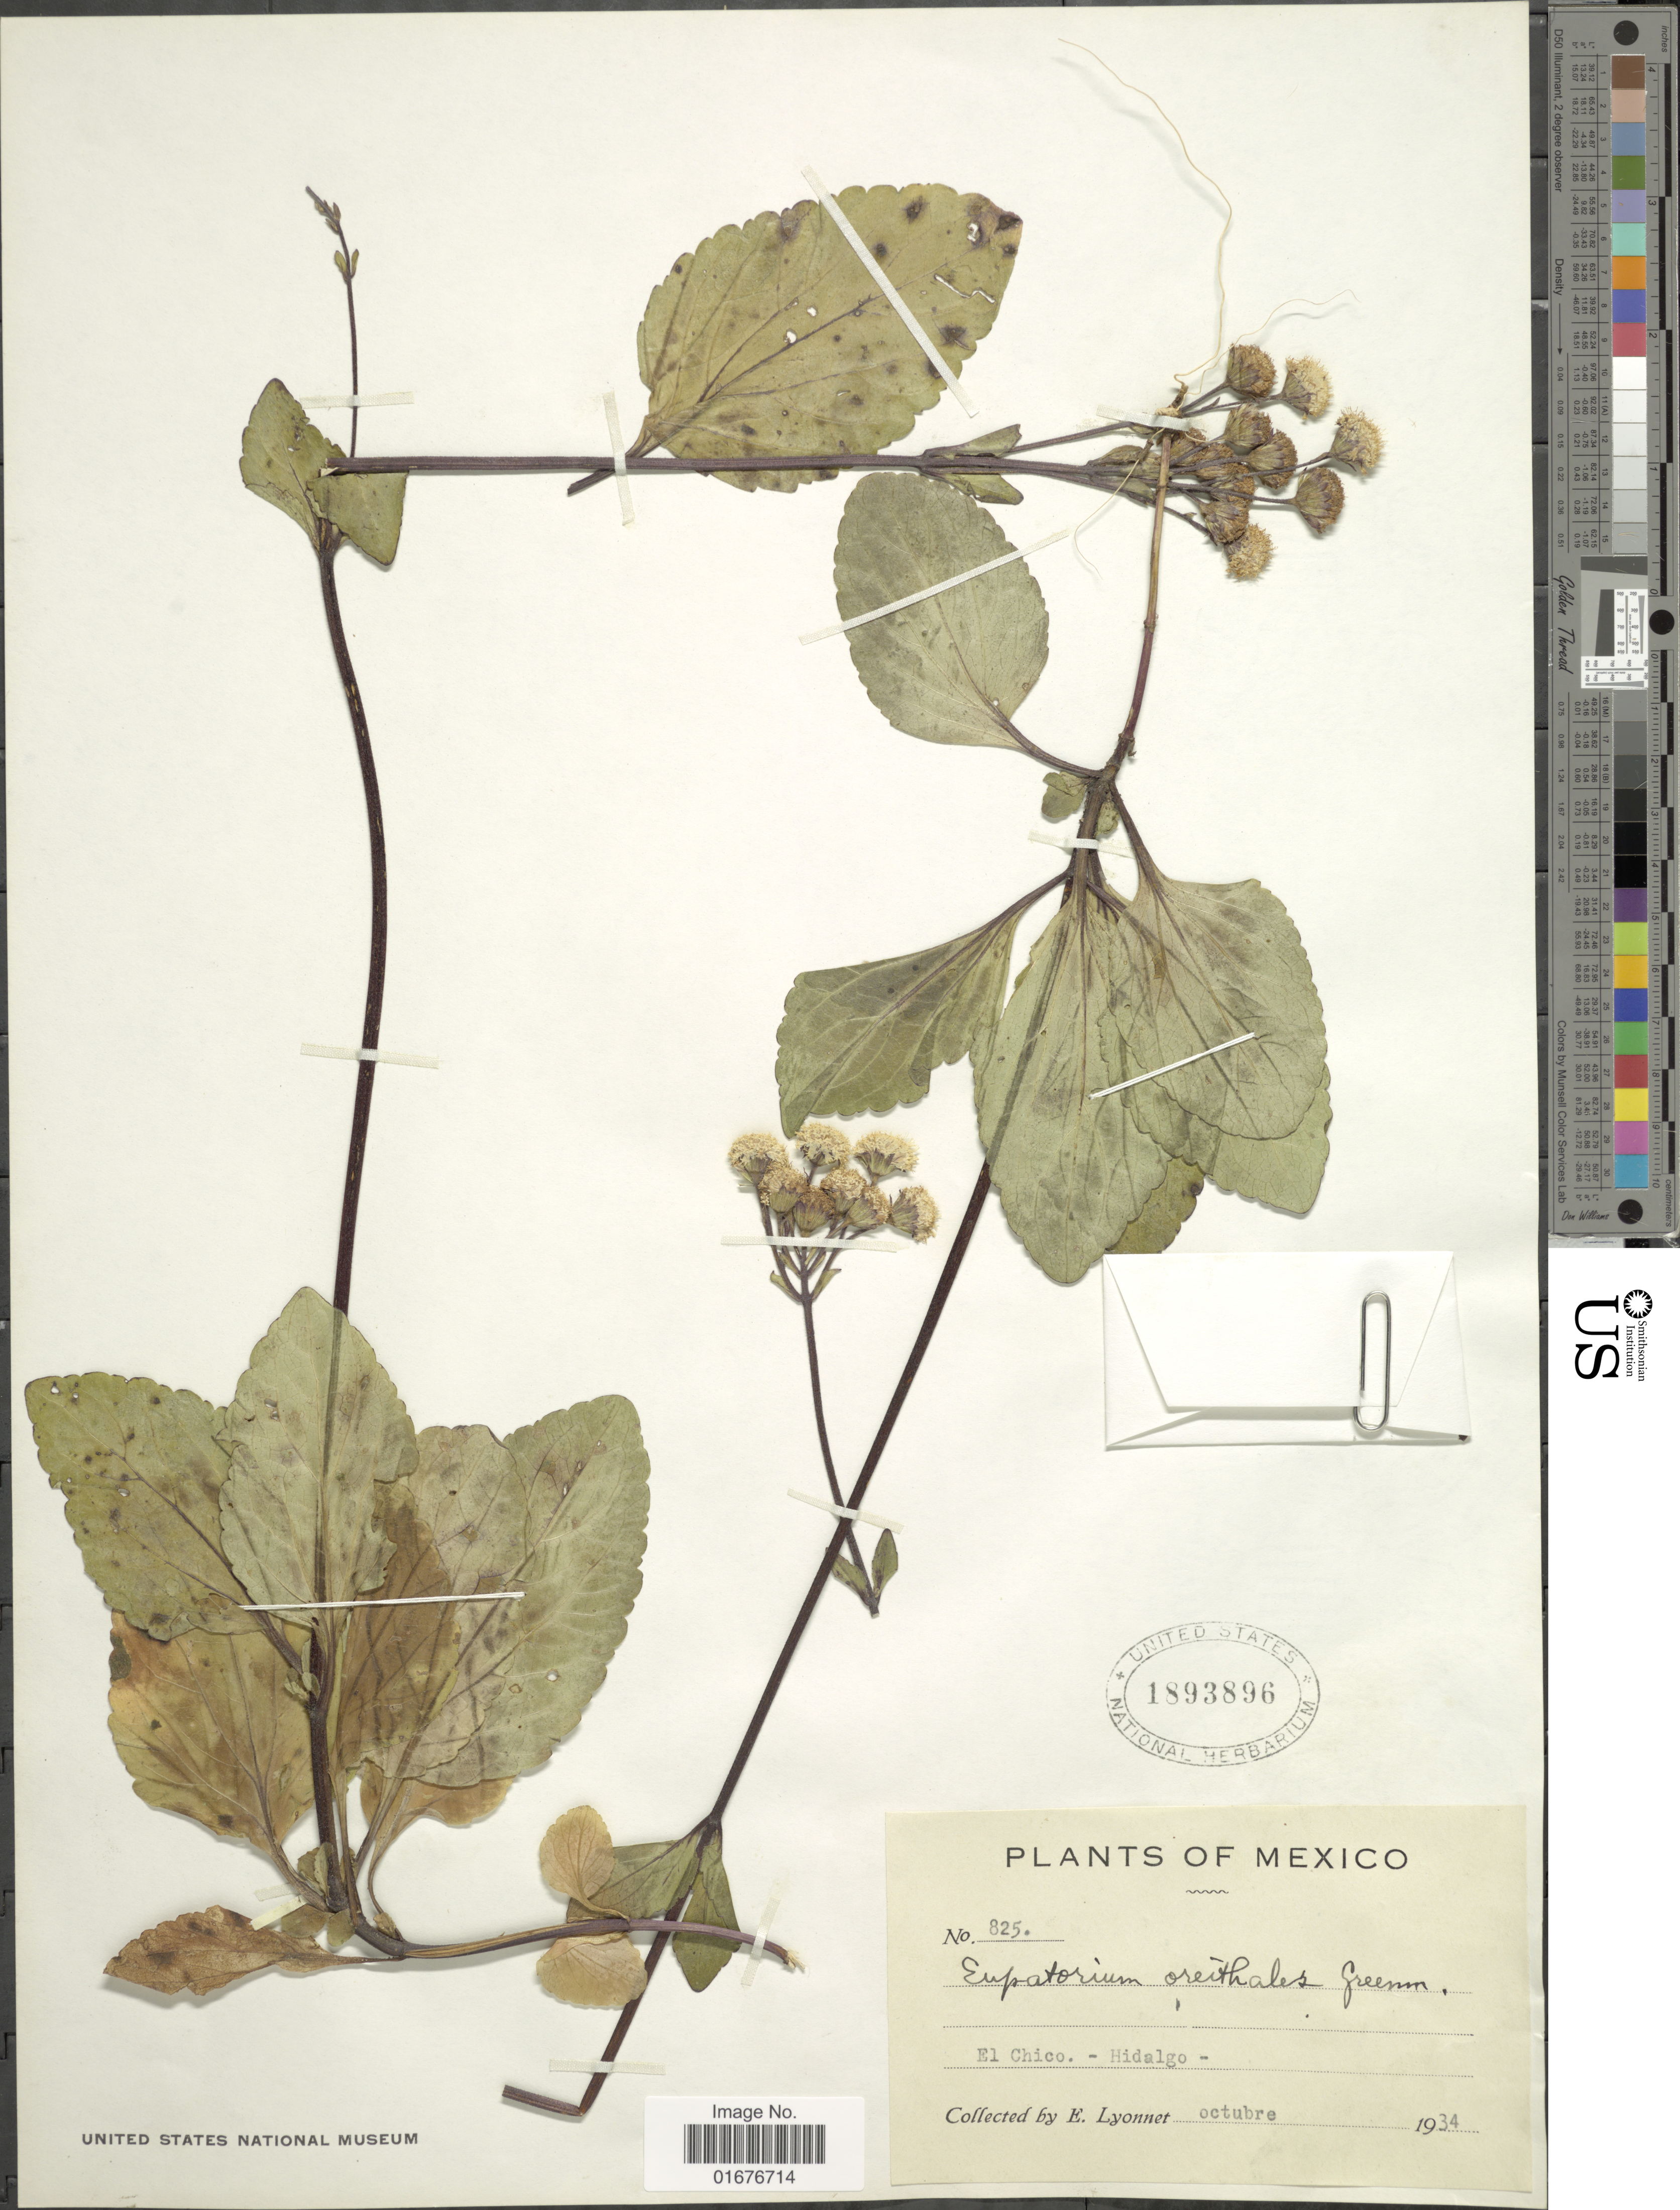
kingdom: Plantae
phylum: Tracheophyta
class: Magnoliopsida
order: Asterales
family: Asteraceae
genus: Ageratina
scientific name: Ageratina prunellaefolia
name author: (Kunth) R.M. King & H. Rob.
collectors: E. Lyonnet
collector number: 825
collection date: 1934-10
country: Mexico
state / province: Hidalgo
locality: El Chico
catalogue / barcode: US 1893896